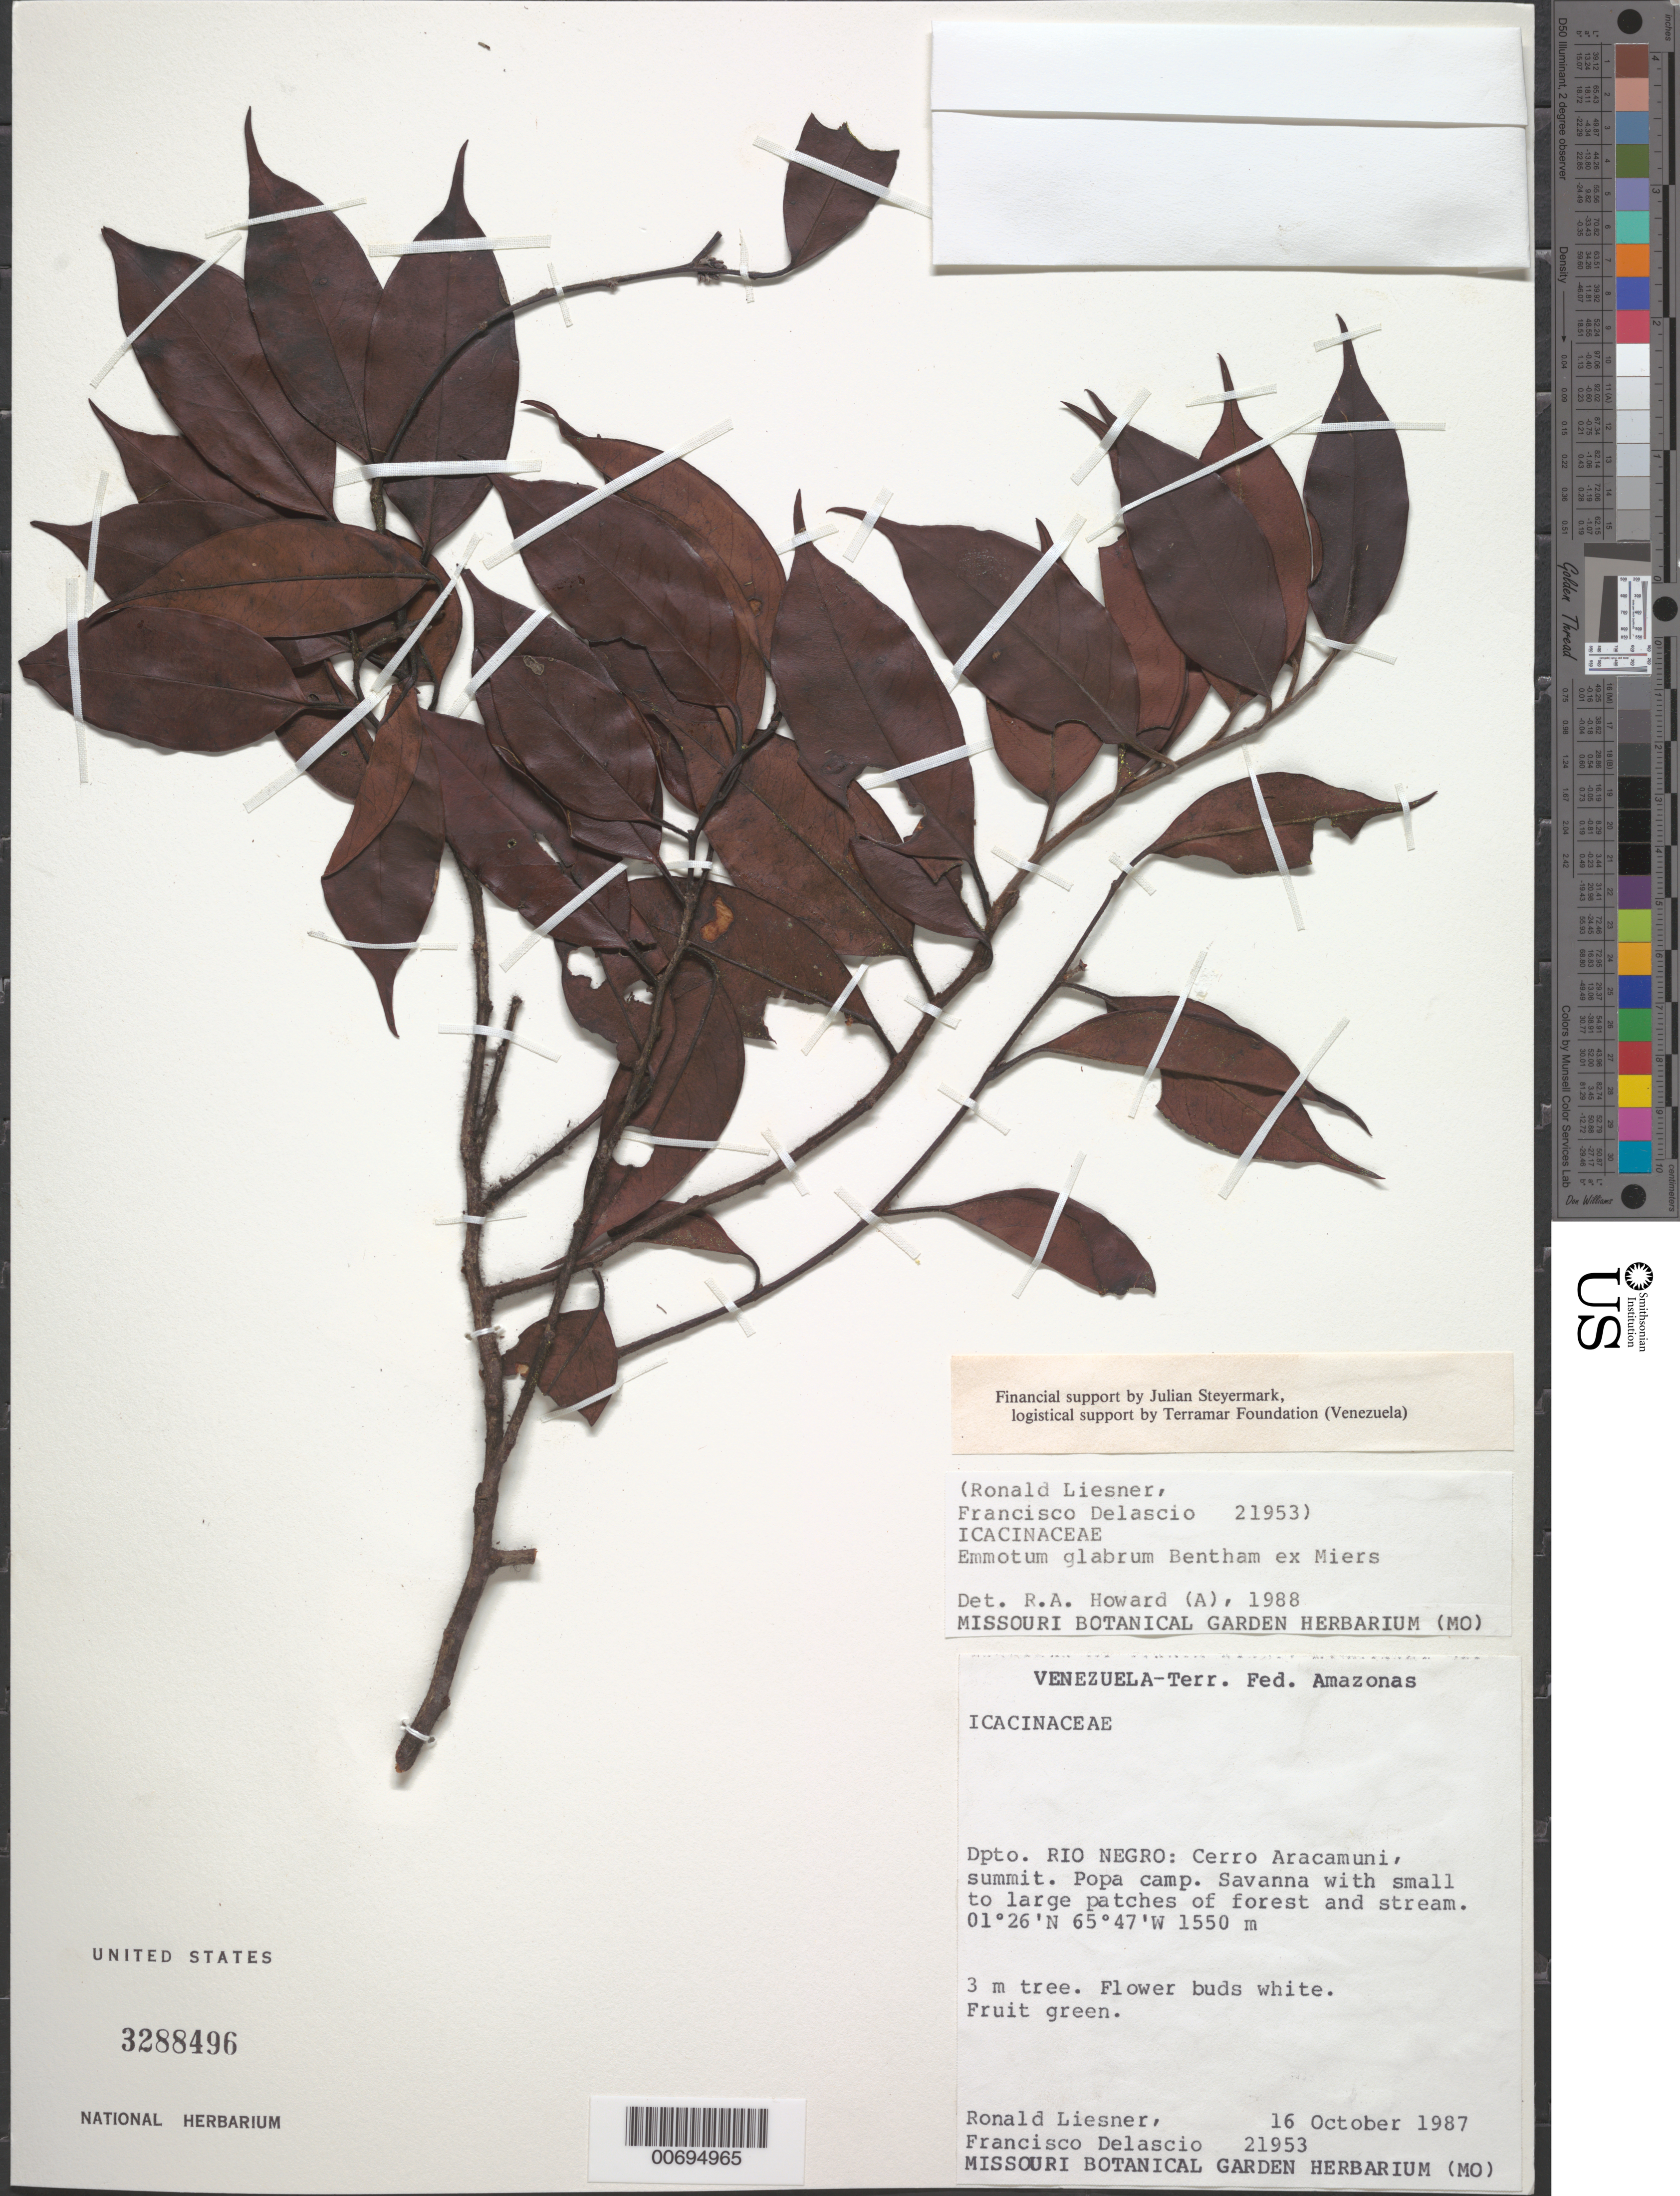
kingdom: Plantae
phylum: Tracheophyta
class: Magnoliopsida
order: Metteniusales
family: Metteniusaceae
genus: Emmotum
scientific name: Emmotum glabrum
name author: Benth. ex Miers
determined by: Howard, R. A.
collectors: R. L. Liesner & F. Delascio C.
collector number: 21953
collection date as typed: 16-Oct-87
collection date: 1987-10-16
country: Venezuela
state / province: Amazonas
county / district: Río Negro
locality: Cerro Aracamuni, Popa camp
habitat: Savanna with small to large patches of forest and stream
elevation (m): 1550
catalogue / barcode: US 3288496